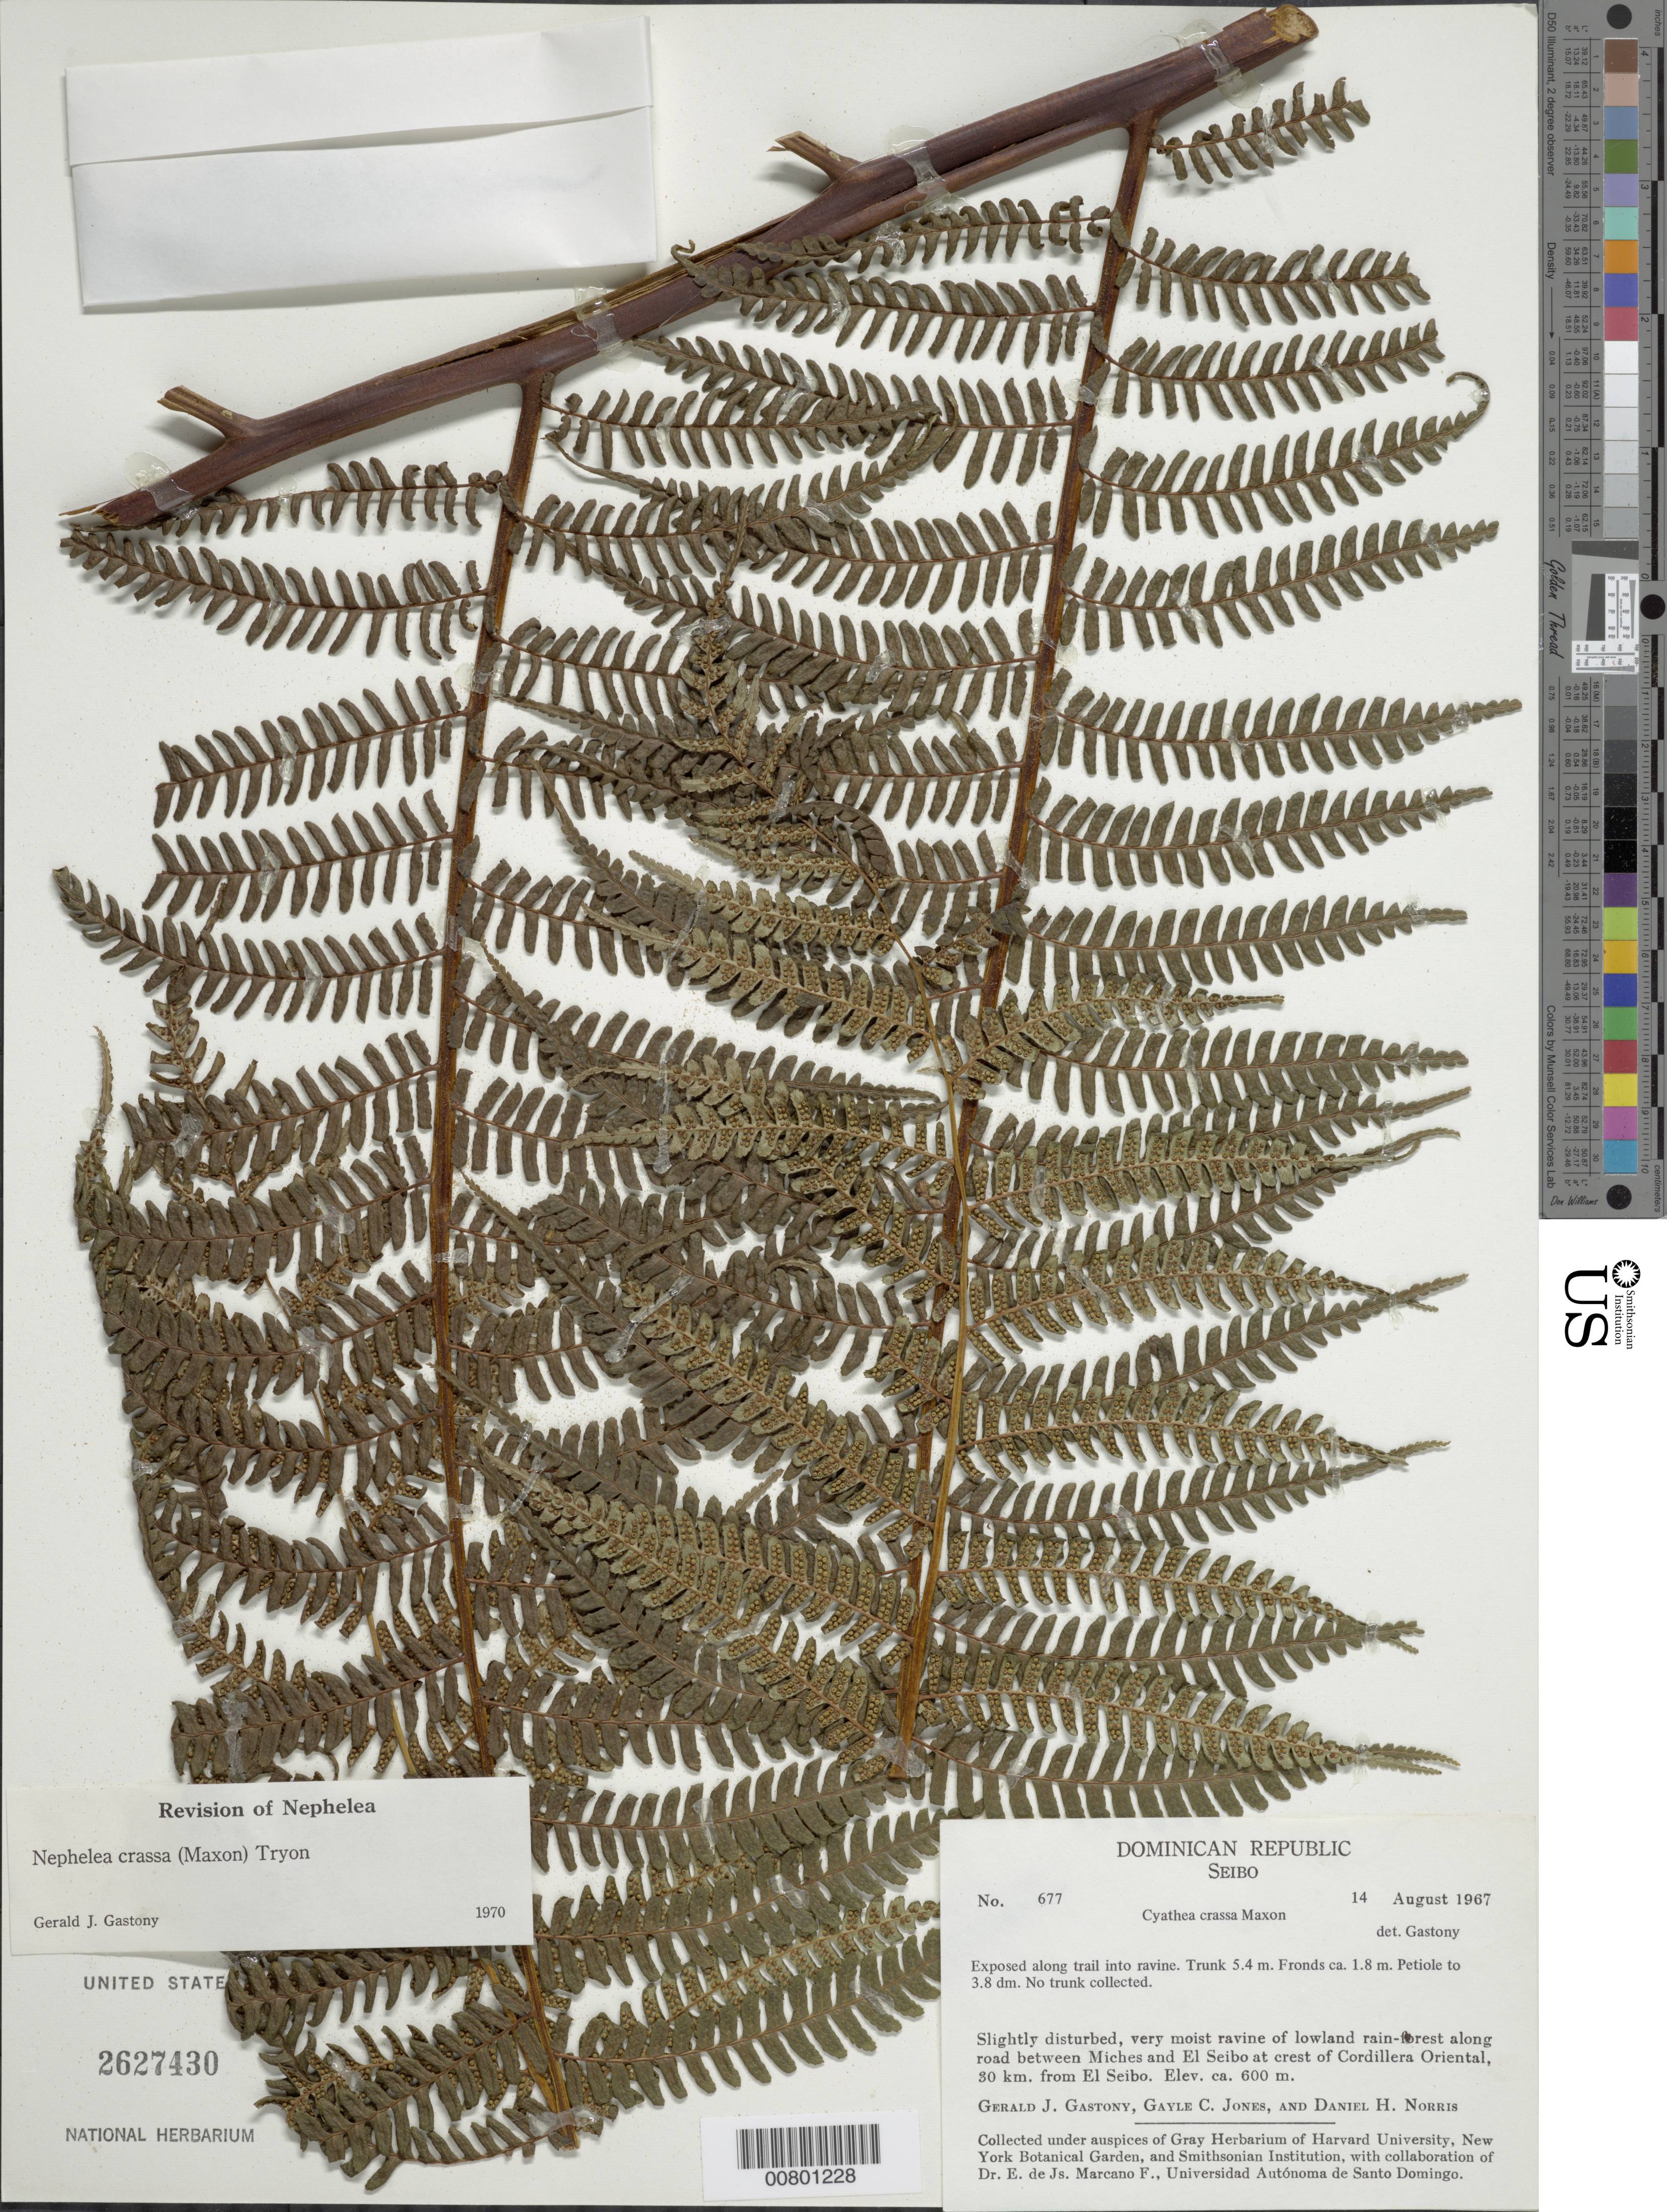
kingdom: Plantae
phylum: Tracheophyta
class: Polypodiopsida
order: Cyatheales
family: Cyatheaceae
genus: Alsophila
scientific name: Alsophila jimeneziana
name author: D.S. Conant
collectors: G. Gastony, G. C. Jones & D. H. Norris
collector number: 677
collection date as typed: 14 Aug 1967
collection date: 1967-08-14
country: Dominican Republic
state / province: El Seibo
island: Hispaniola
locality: Miches to El Seibo road, crest of Cordillera Oriental, 30 km from El Seibo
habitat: Slightly disturbed, very moist ravine of lowland rainforest along road; exposed along trail into ravine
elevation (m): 600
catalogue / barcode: US 2627430